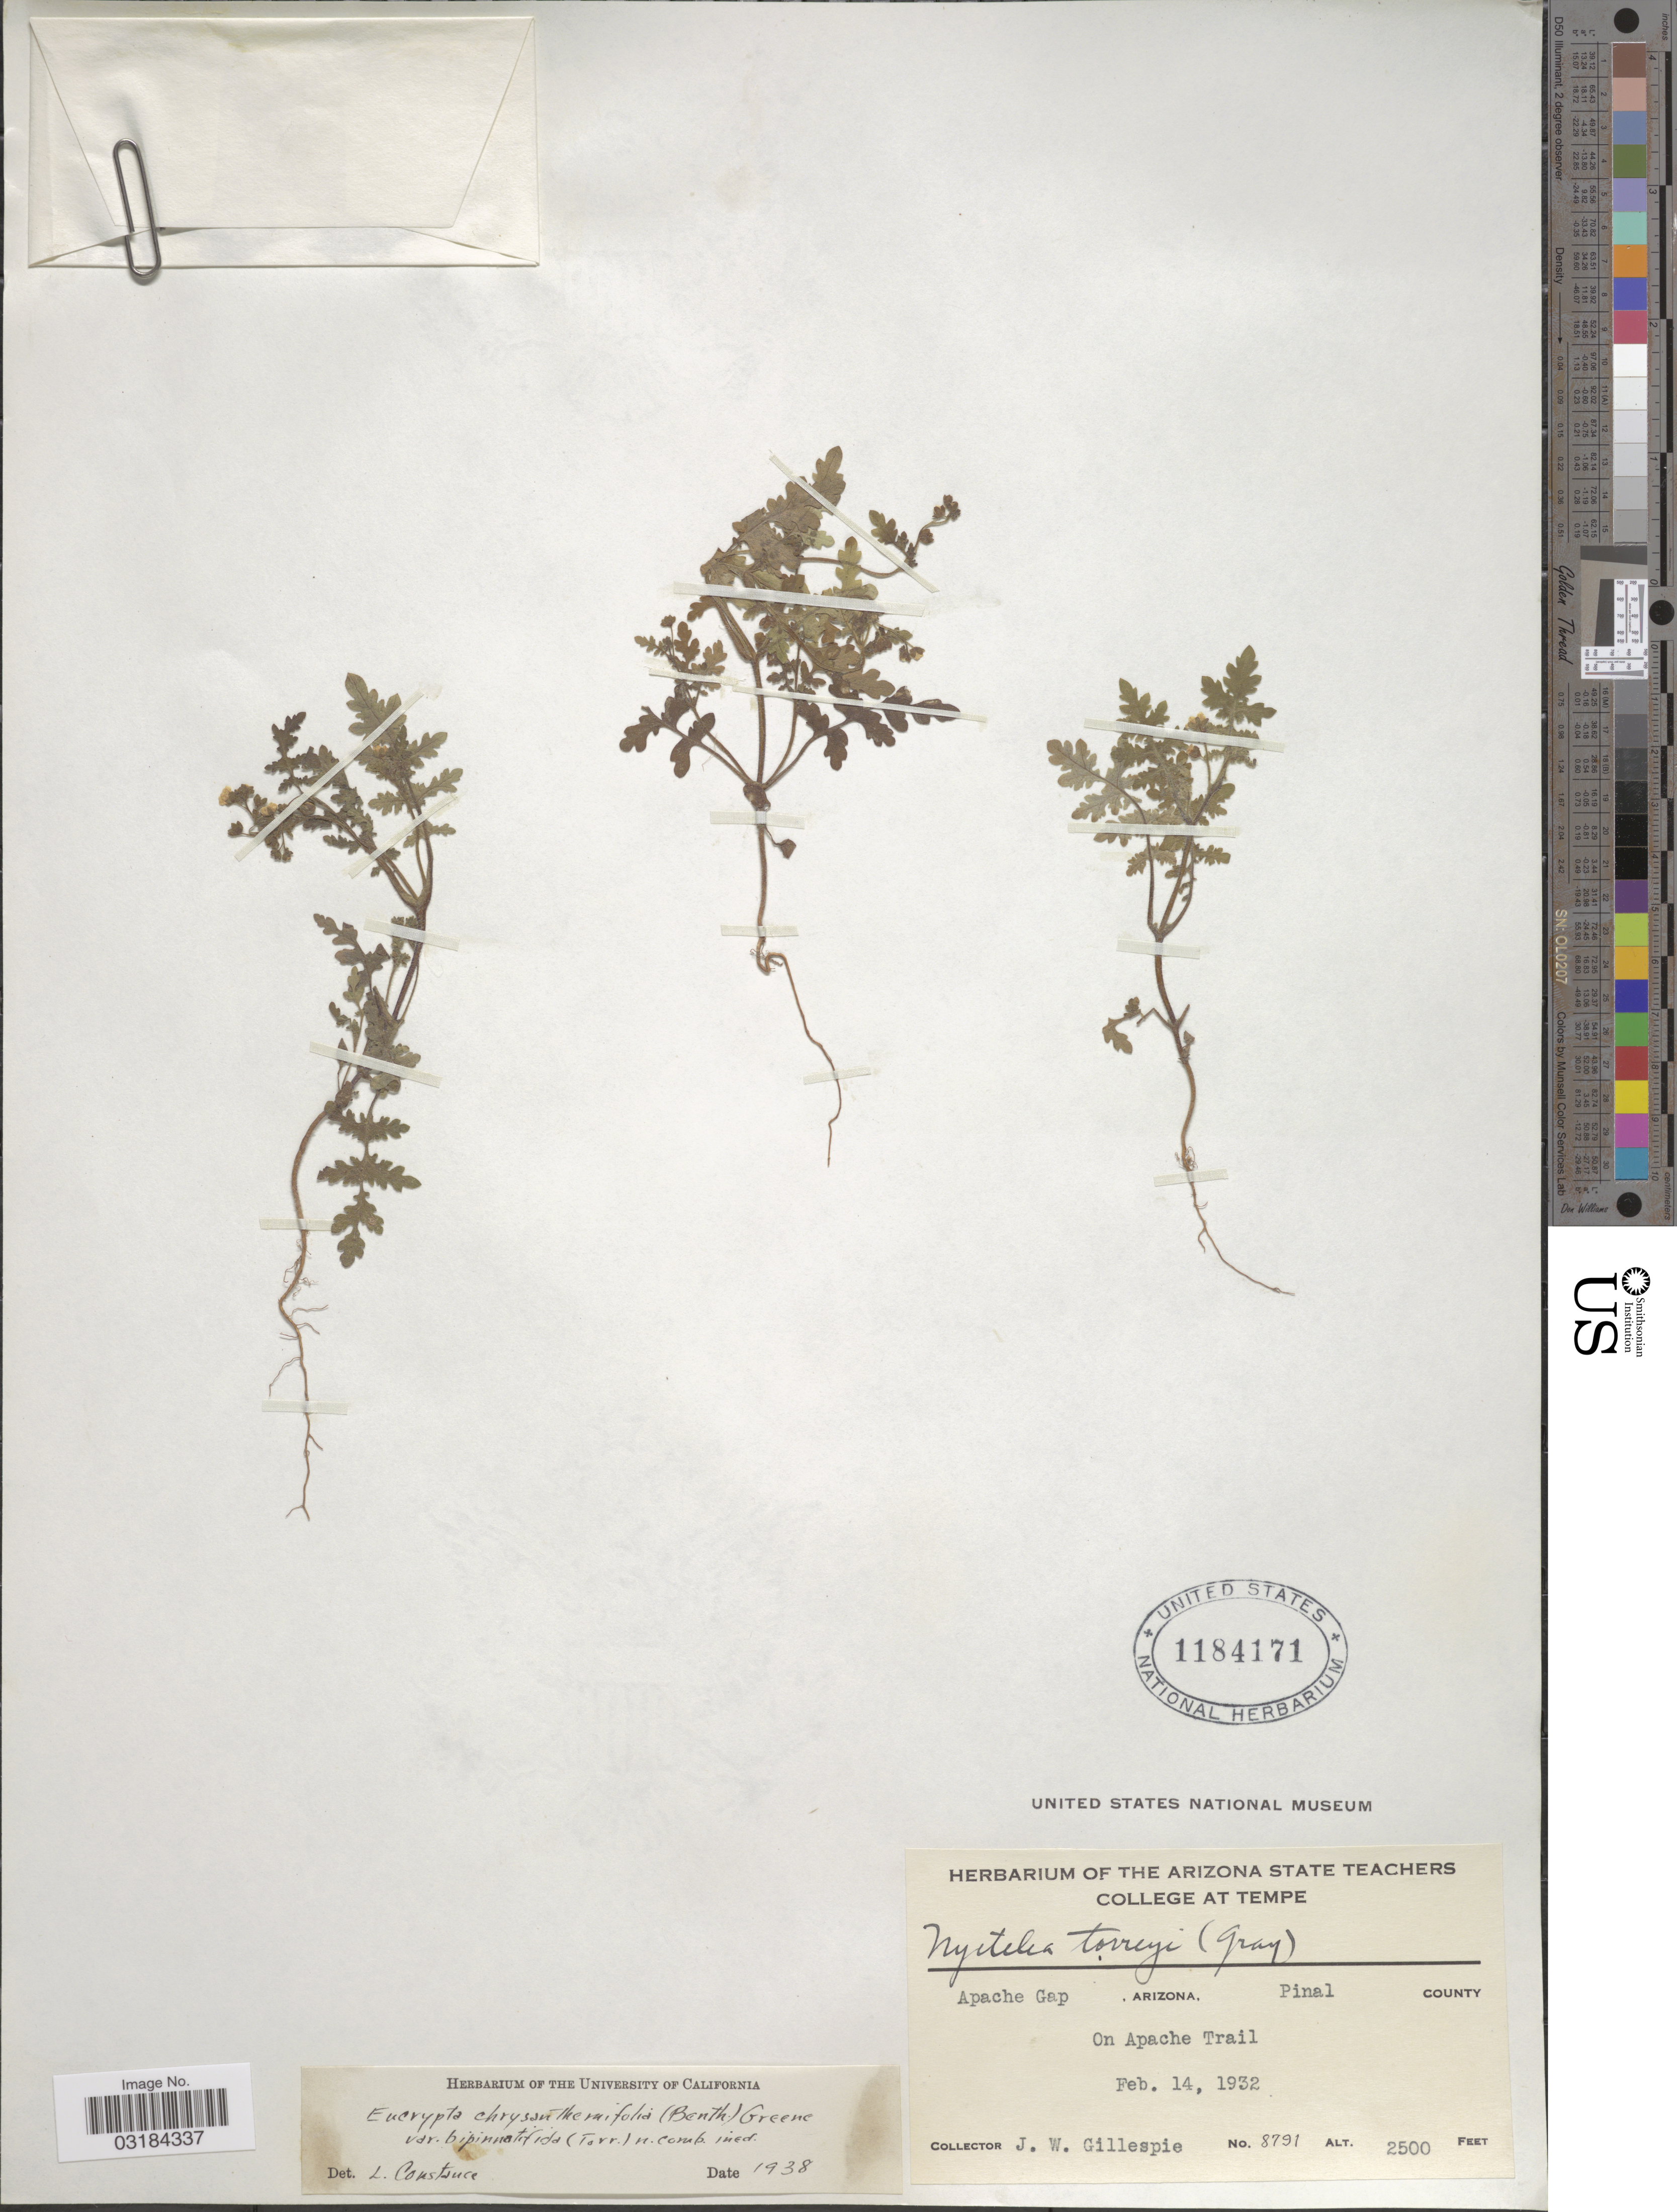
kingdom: Plantae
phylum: Tracheophyta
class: Magnoliopsida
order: Boraginales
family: Hydrophyllaceae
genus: Eucrypta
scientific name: Eucrypta chrysanthemifolia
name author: (Benth.) Greene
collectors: J. W. Gillespie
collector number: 8791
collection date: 1932-02-14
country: United States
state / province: Arizona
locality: Apache Gap, Pinal County, On Apache Trail.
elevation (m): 762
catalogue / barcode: US 1184171